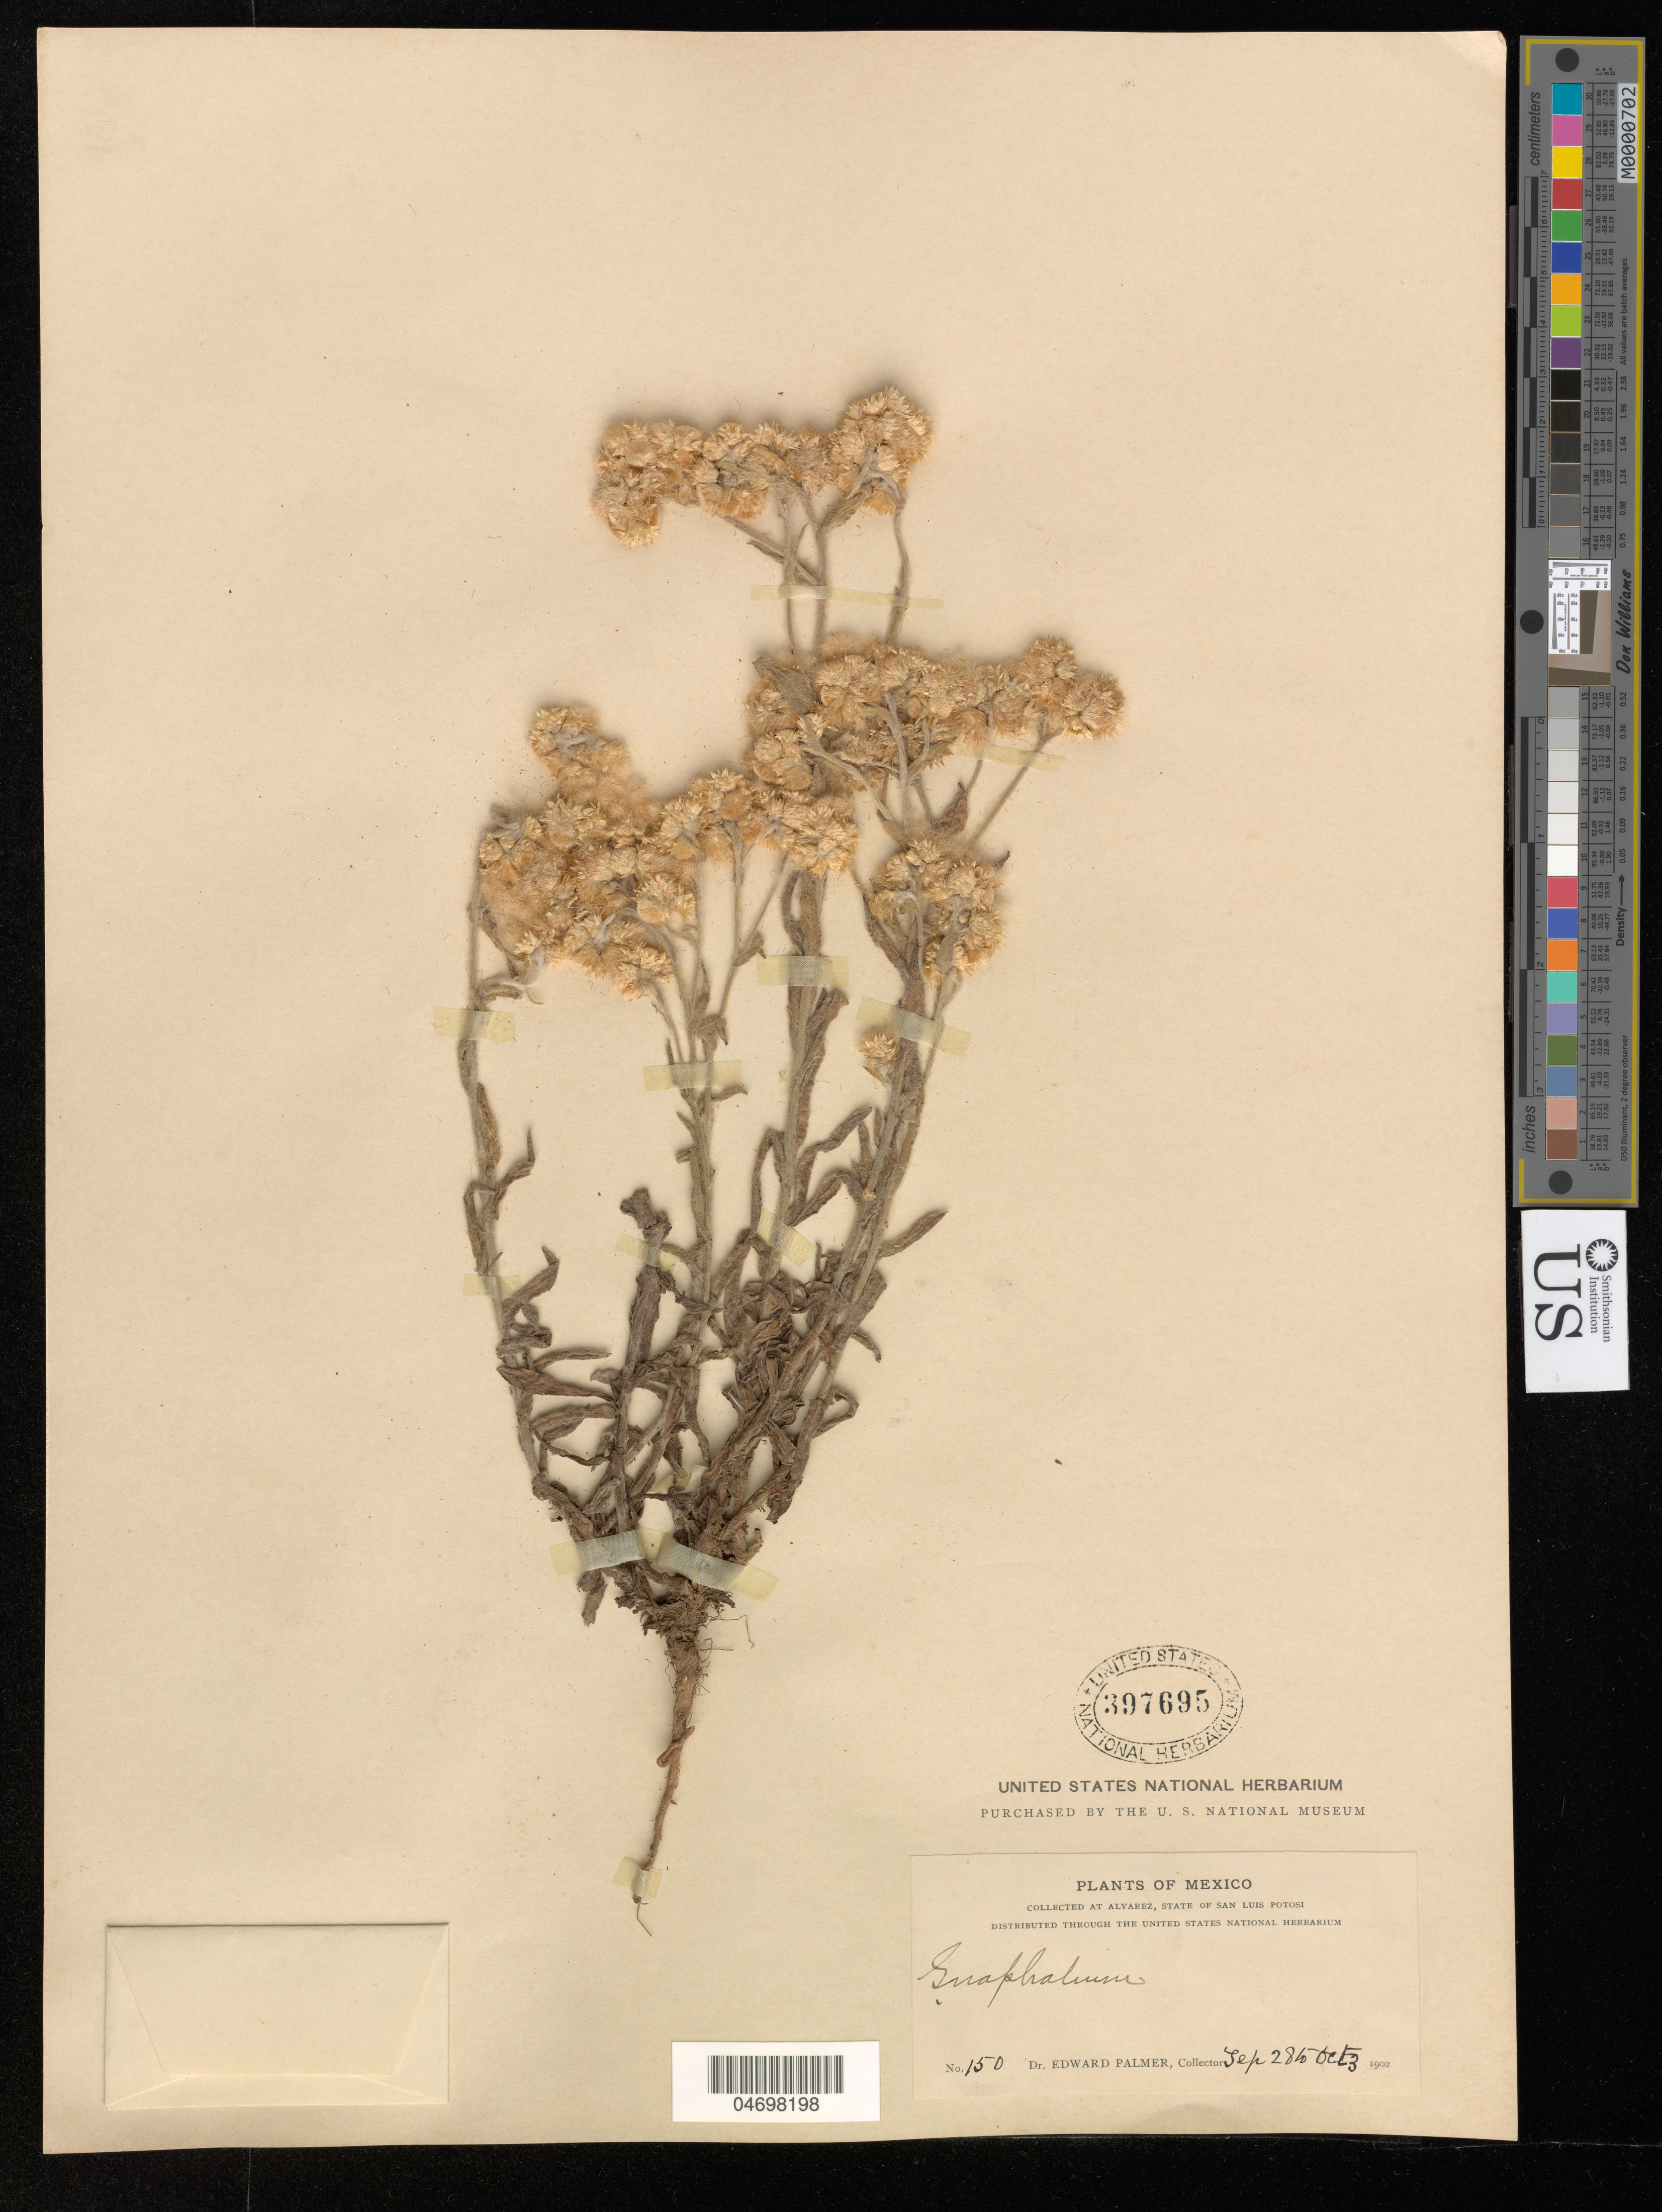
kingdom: Plantae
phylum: Tracheophyta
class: Magnoliopsida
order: Asterales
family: Asteraceae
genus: Gnaphalium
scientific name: Gnaphalium sp.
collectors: E. Palmer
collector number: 150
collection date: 1902-09-28/1902-10-03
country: Mexico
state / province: San Luis Potosí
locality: At Alvarez.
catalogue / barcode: US 397695